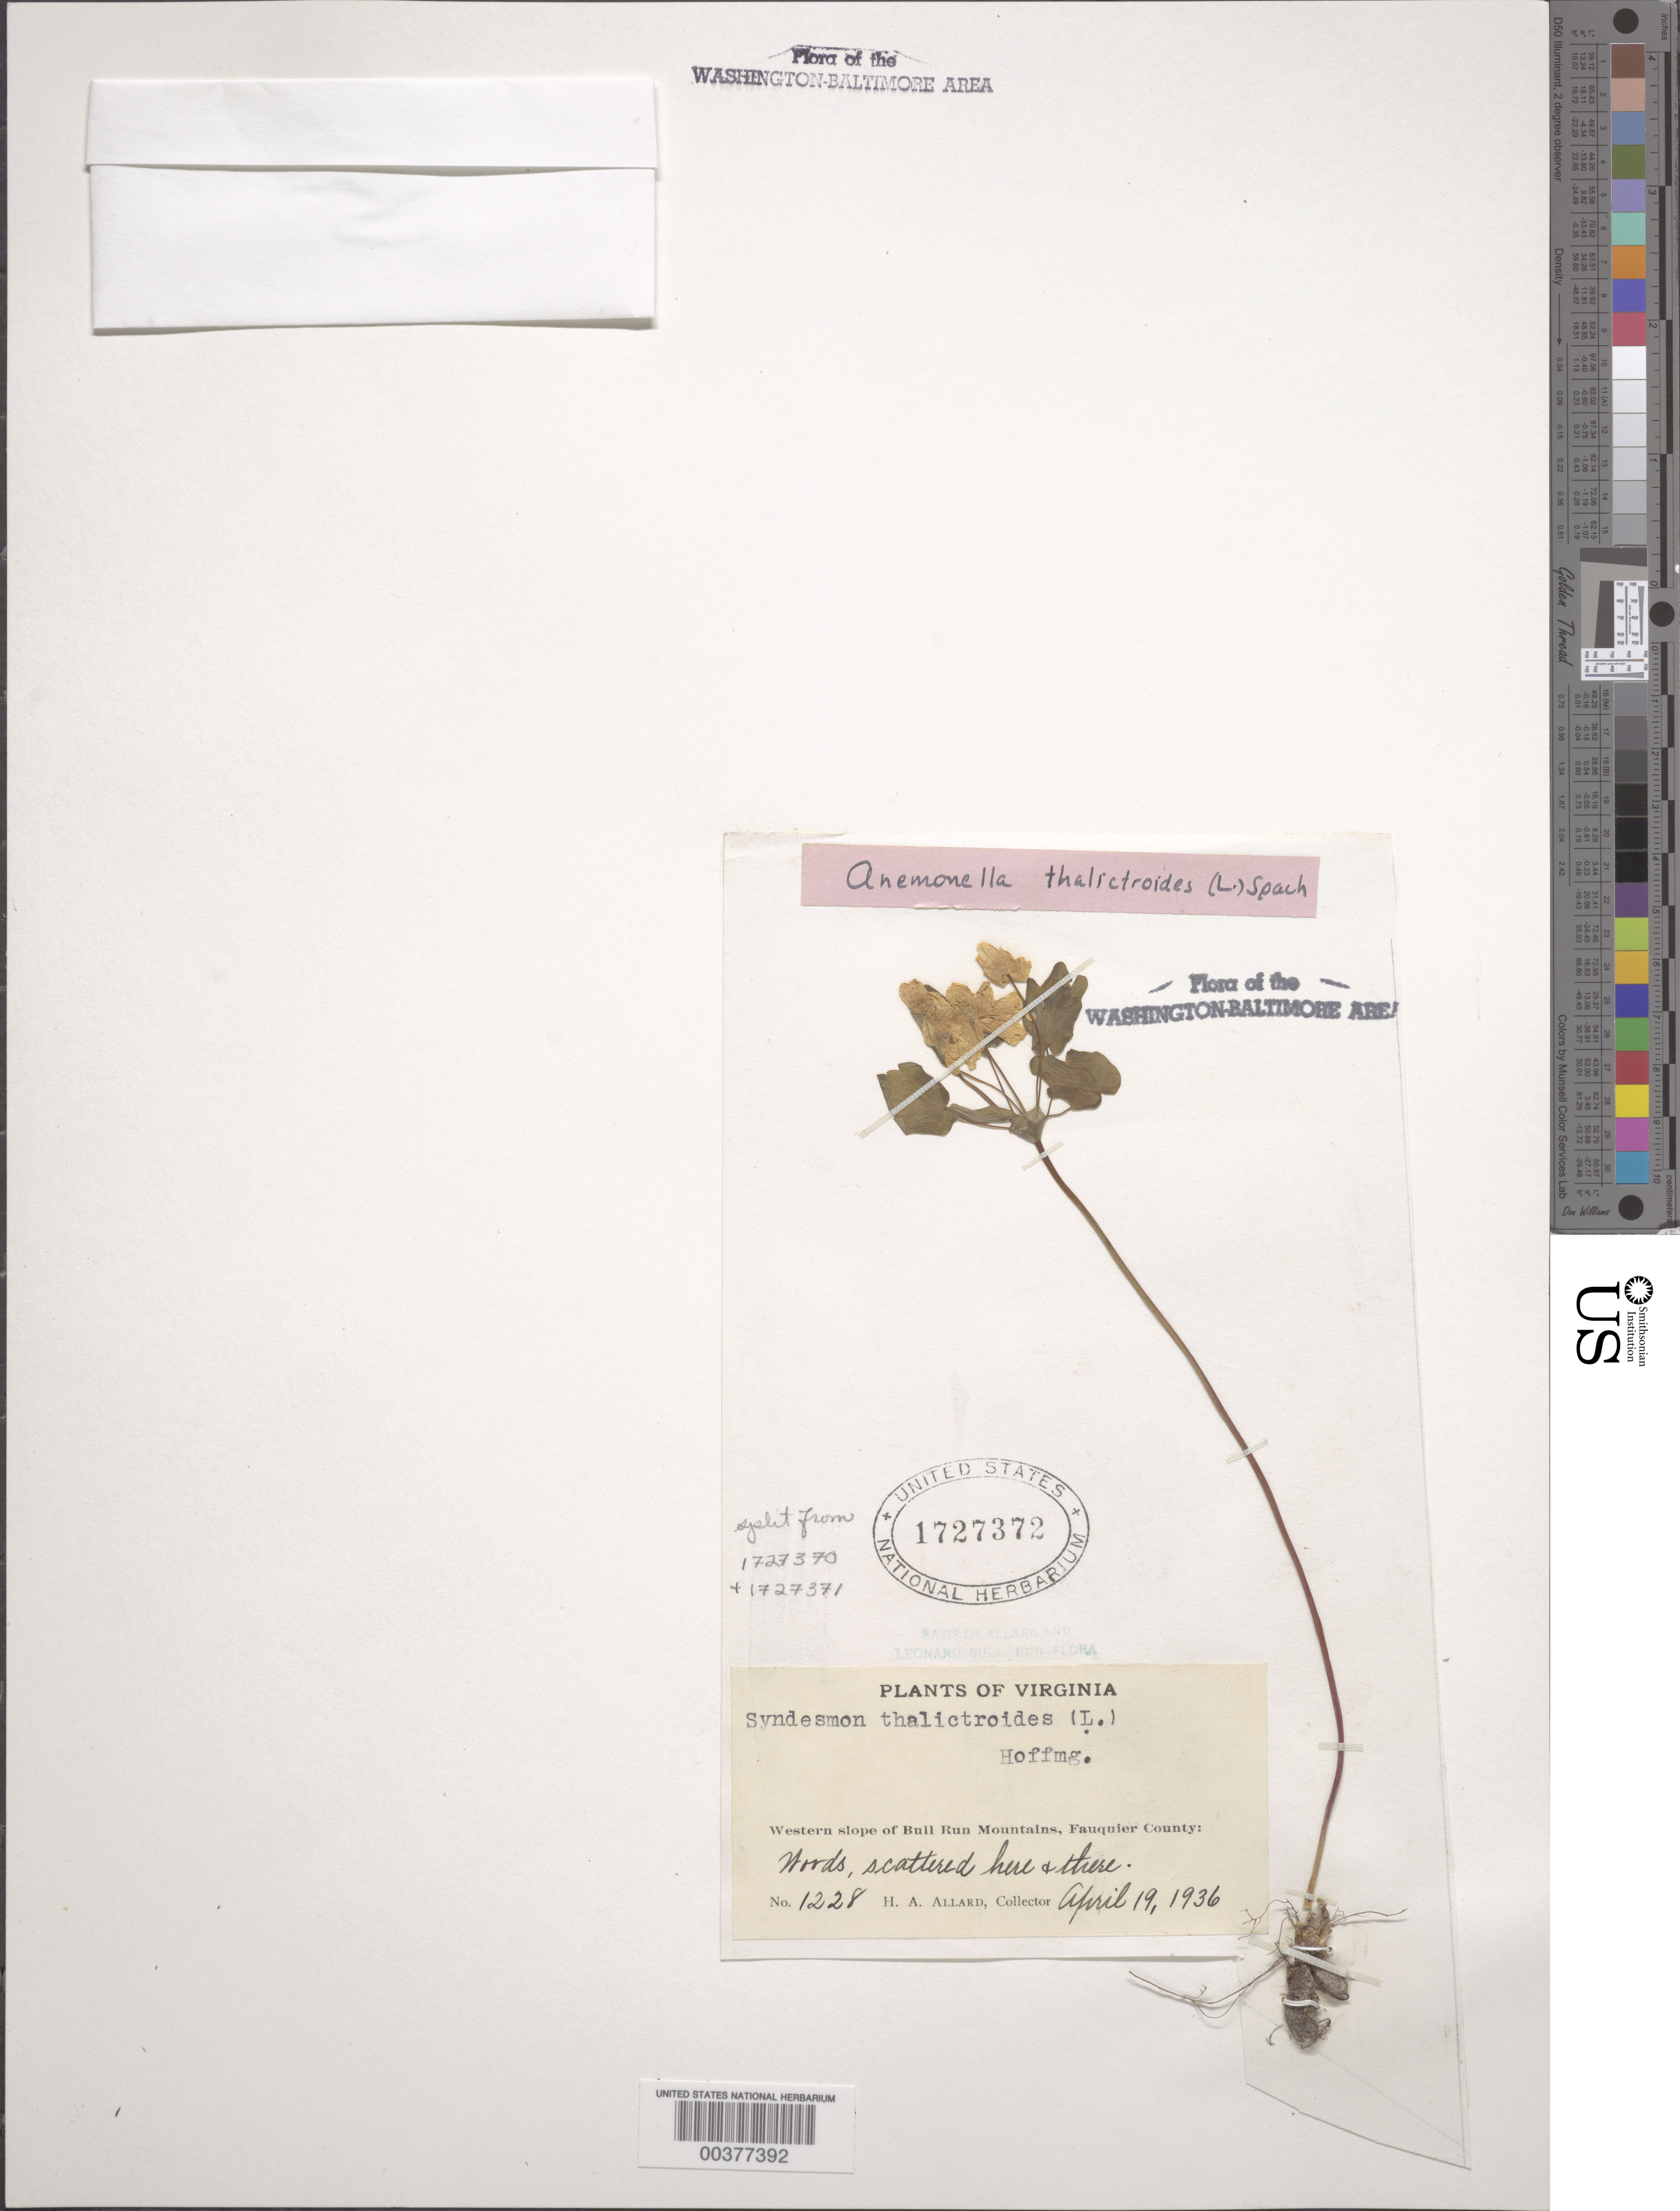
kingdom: Plantae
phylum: Tracheophyta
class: Magnoliopsida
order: Ranunculales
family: Ranunculaceae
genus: Thalictrum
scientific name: Thalictrum thalictroides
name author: (L.) A.J. Eames & B. Boivin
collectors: H. A. Allard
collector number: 1228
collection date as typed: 19 Apr 1936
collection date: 1936-04-19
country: United States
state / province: Virginia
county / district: Fauquier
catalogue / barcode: US 1727372